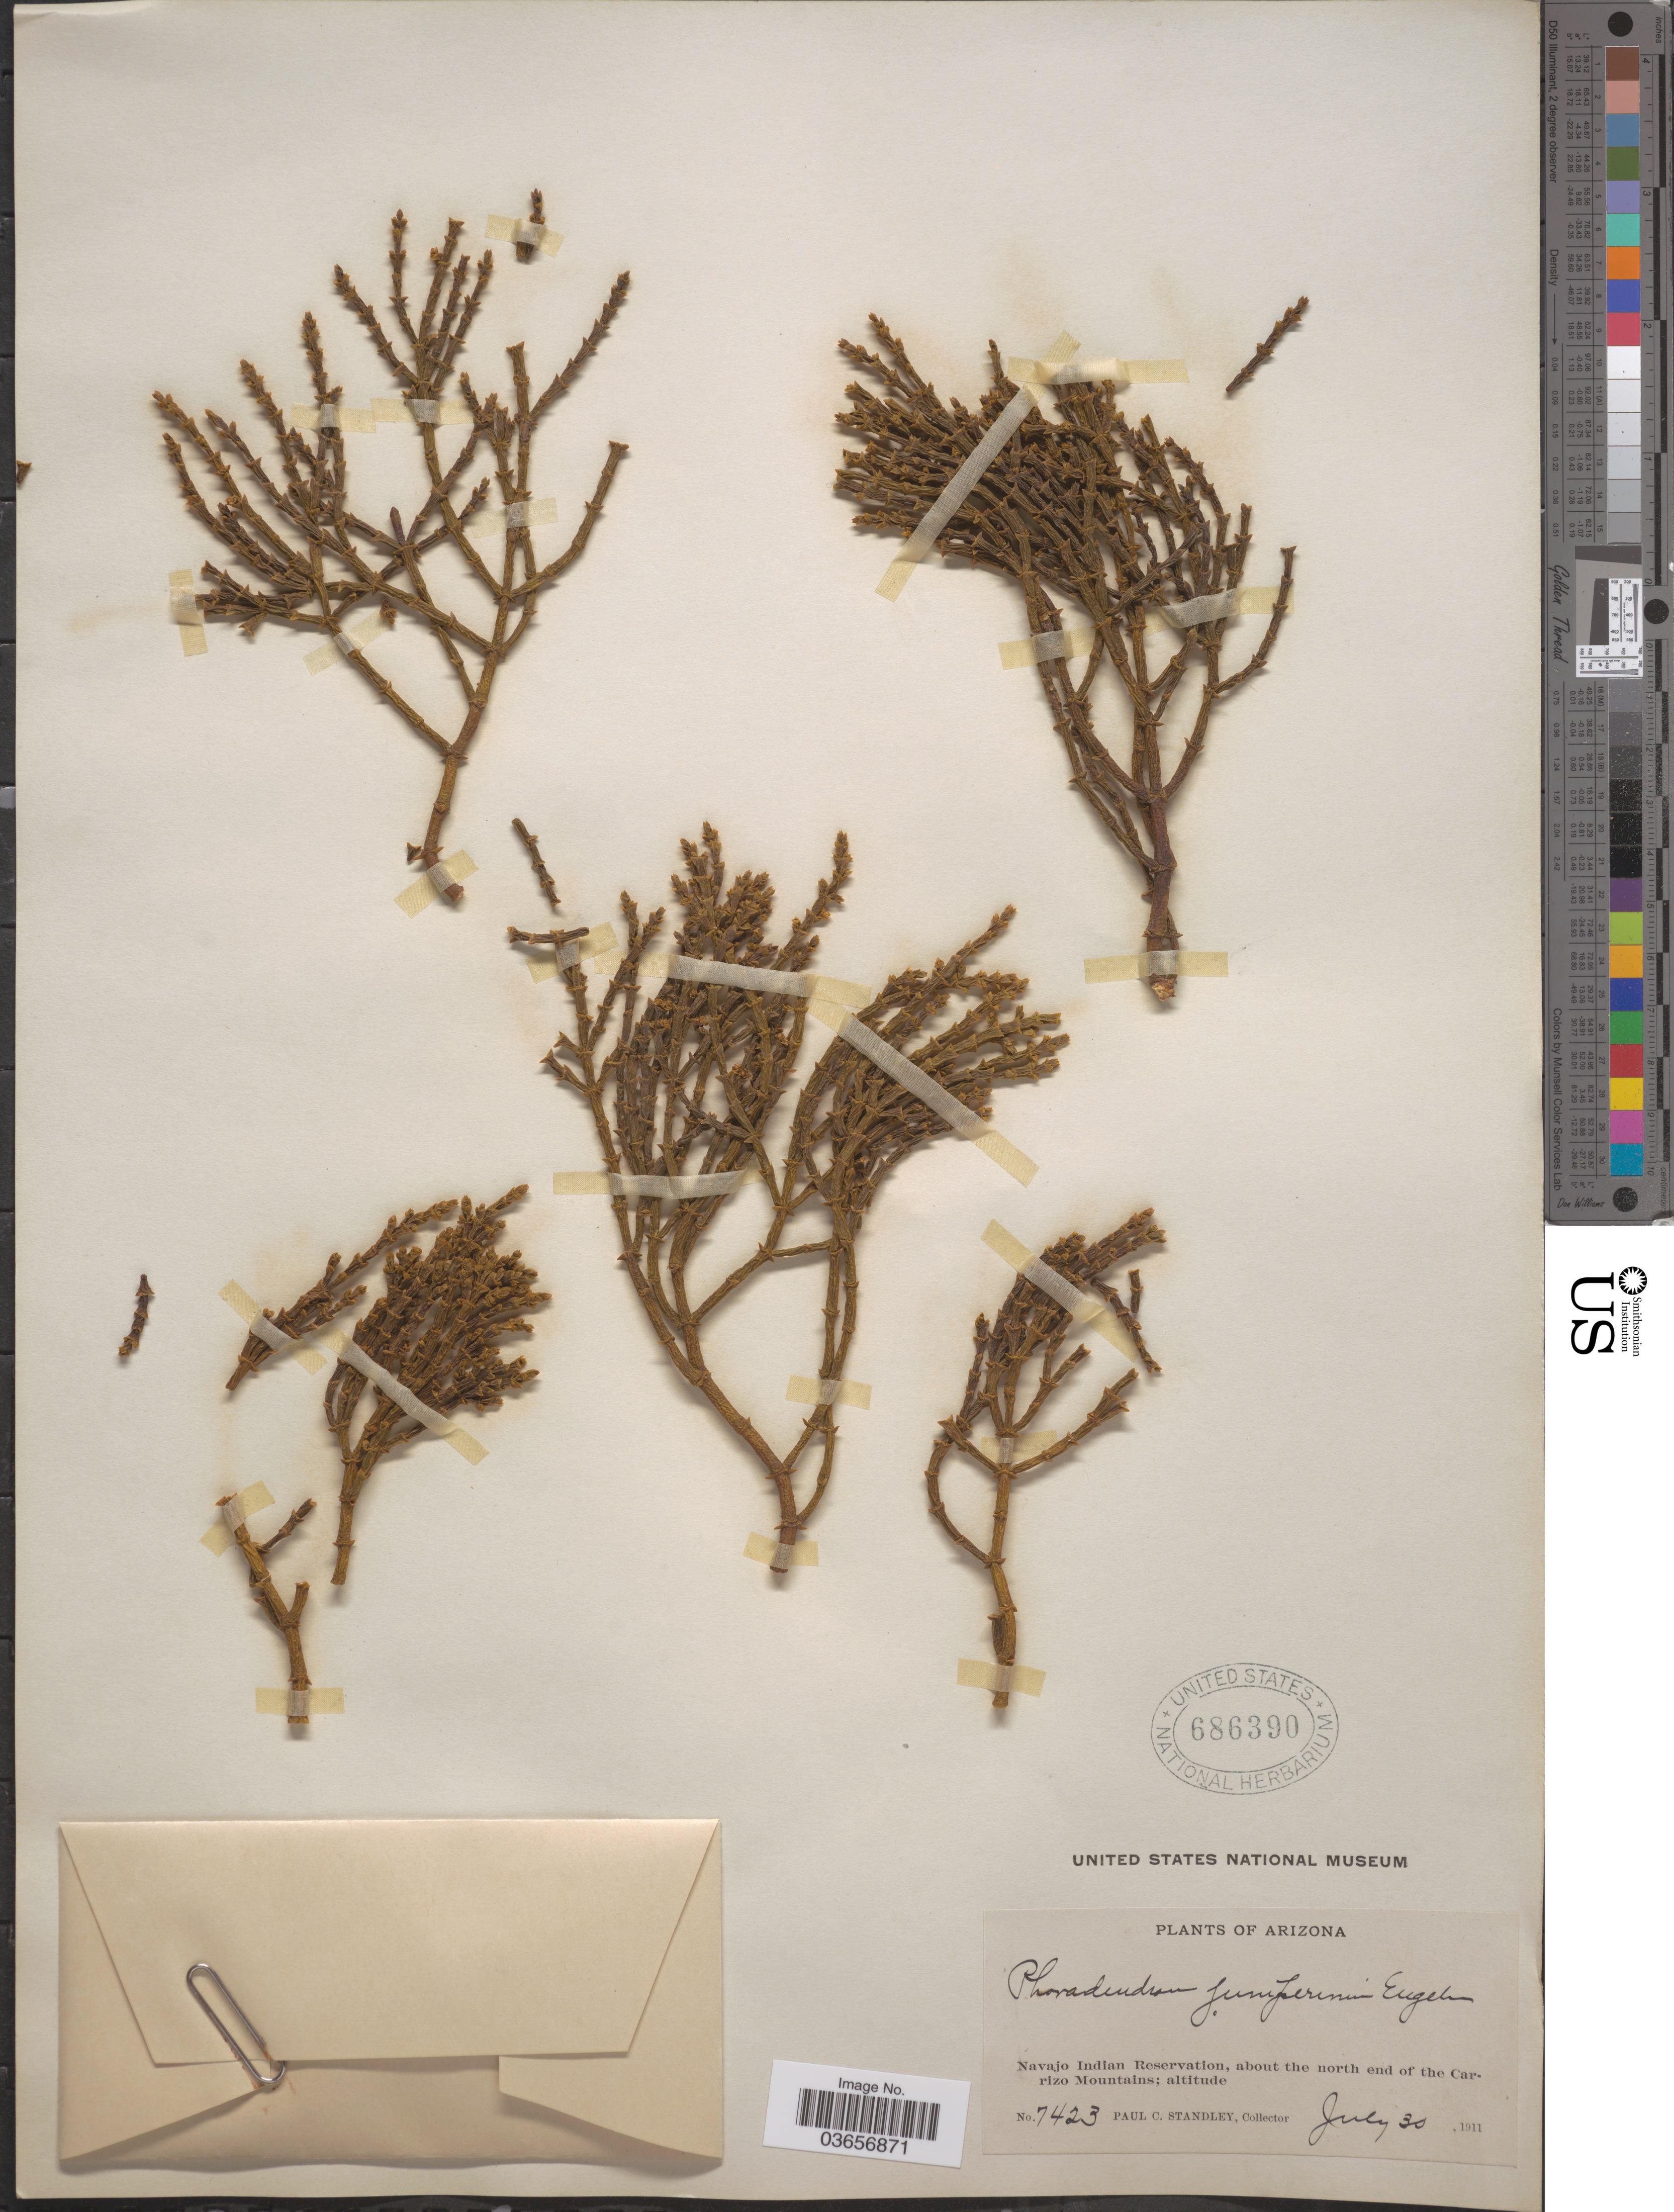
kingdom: Plantae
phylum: Tracheophyta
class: Magnoliopsida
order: Santalales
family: Viscaceae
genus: Phoradendron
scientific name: Phoradendron juniperinum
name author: Engelm. ex A. Gray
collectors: P. C. Standley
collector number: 7423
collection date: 1911-07-30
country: United States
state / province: Arizona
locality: Navajo Indian Reservation, about the north end of the Carrizo Mountains.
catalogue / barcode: US 686390